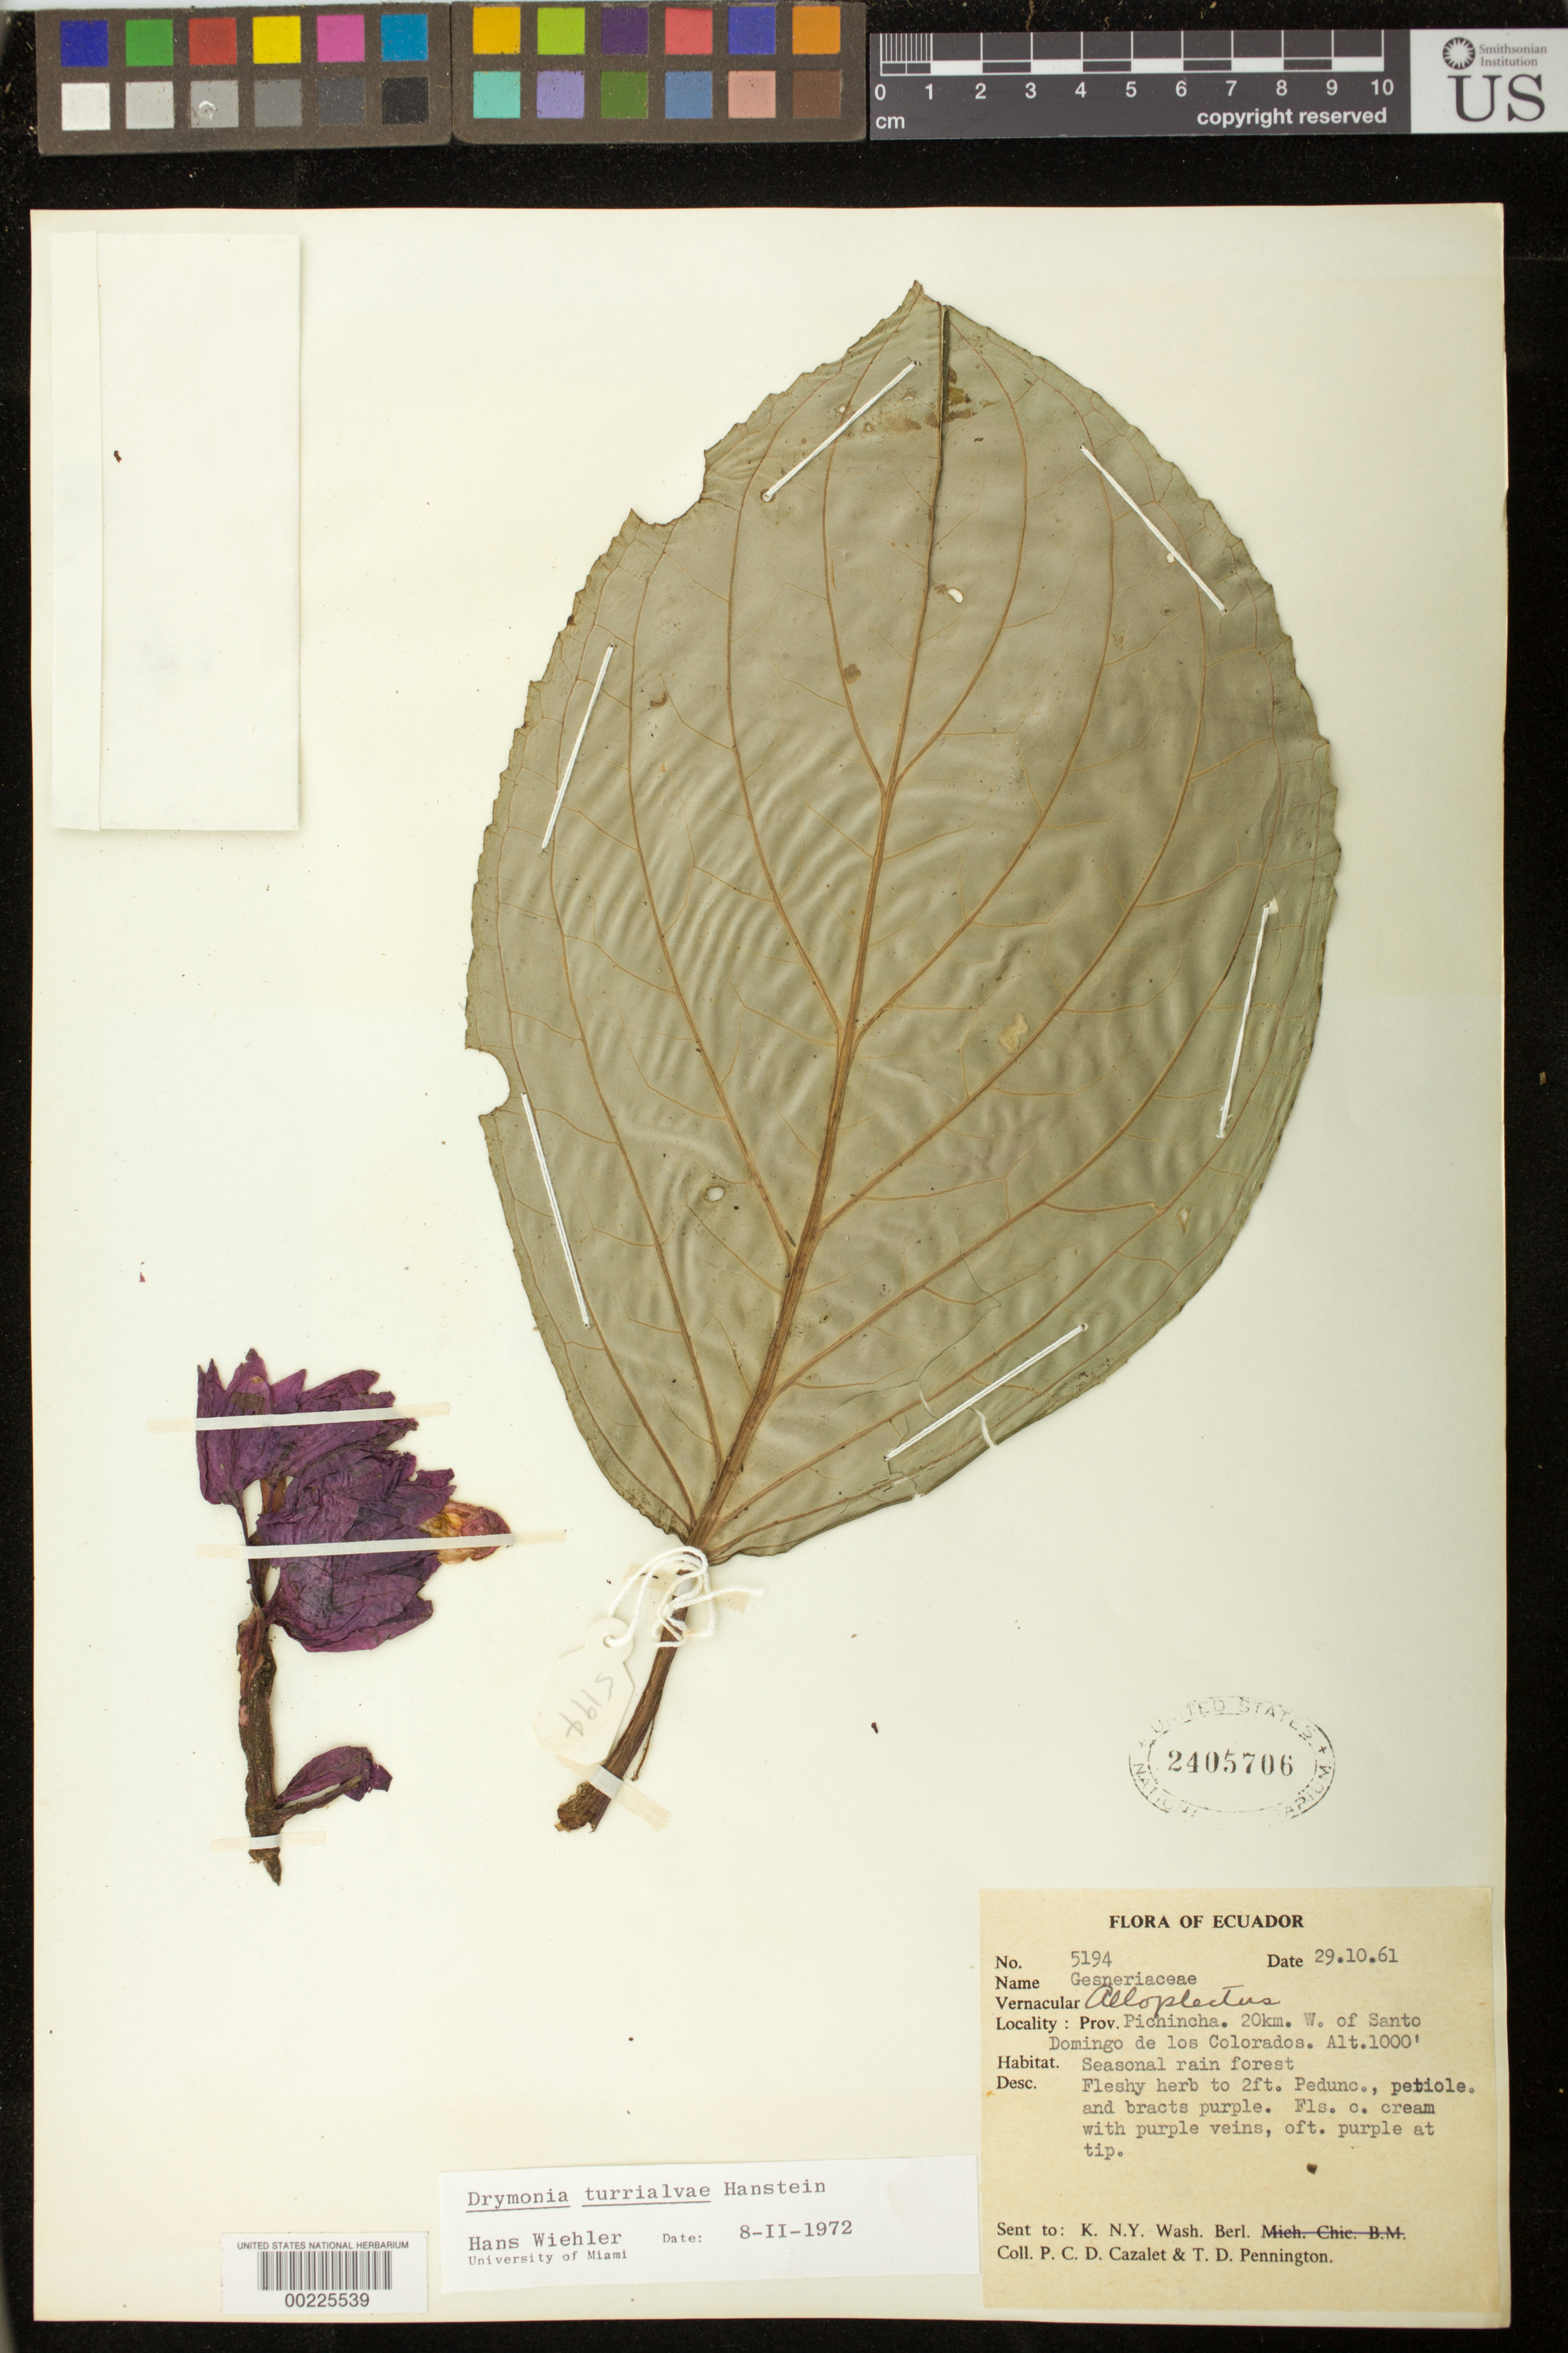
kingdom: Plantae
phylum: Tracheophyta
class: Magnoliopsida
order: Lamiales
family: Gesneriaceae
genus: Drymonia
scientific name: Drymonia turrialvae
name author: Hanst.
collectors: P. C. D. Cazalet & T. D. Pennington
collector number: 5194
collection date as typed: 29 Oct 1961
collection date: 1961-10-29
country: Ecuador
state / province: Pichincha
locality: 20 km W of Santo Domingo de los Colorados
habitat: Seasonal rain forest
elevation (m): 1000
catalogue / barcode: US 2405706